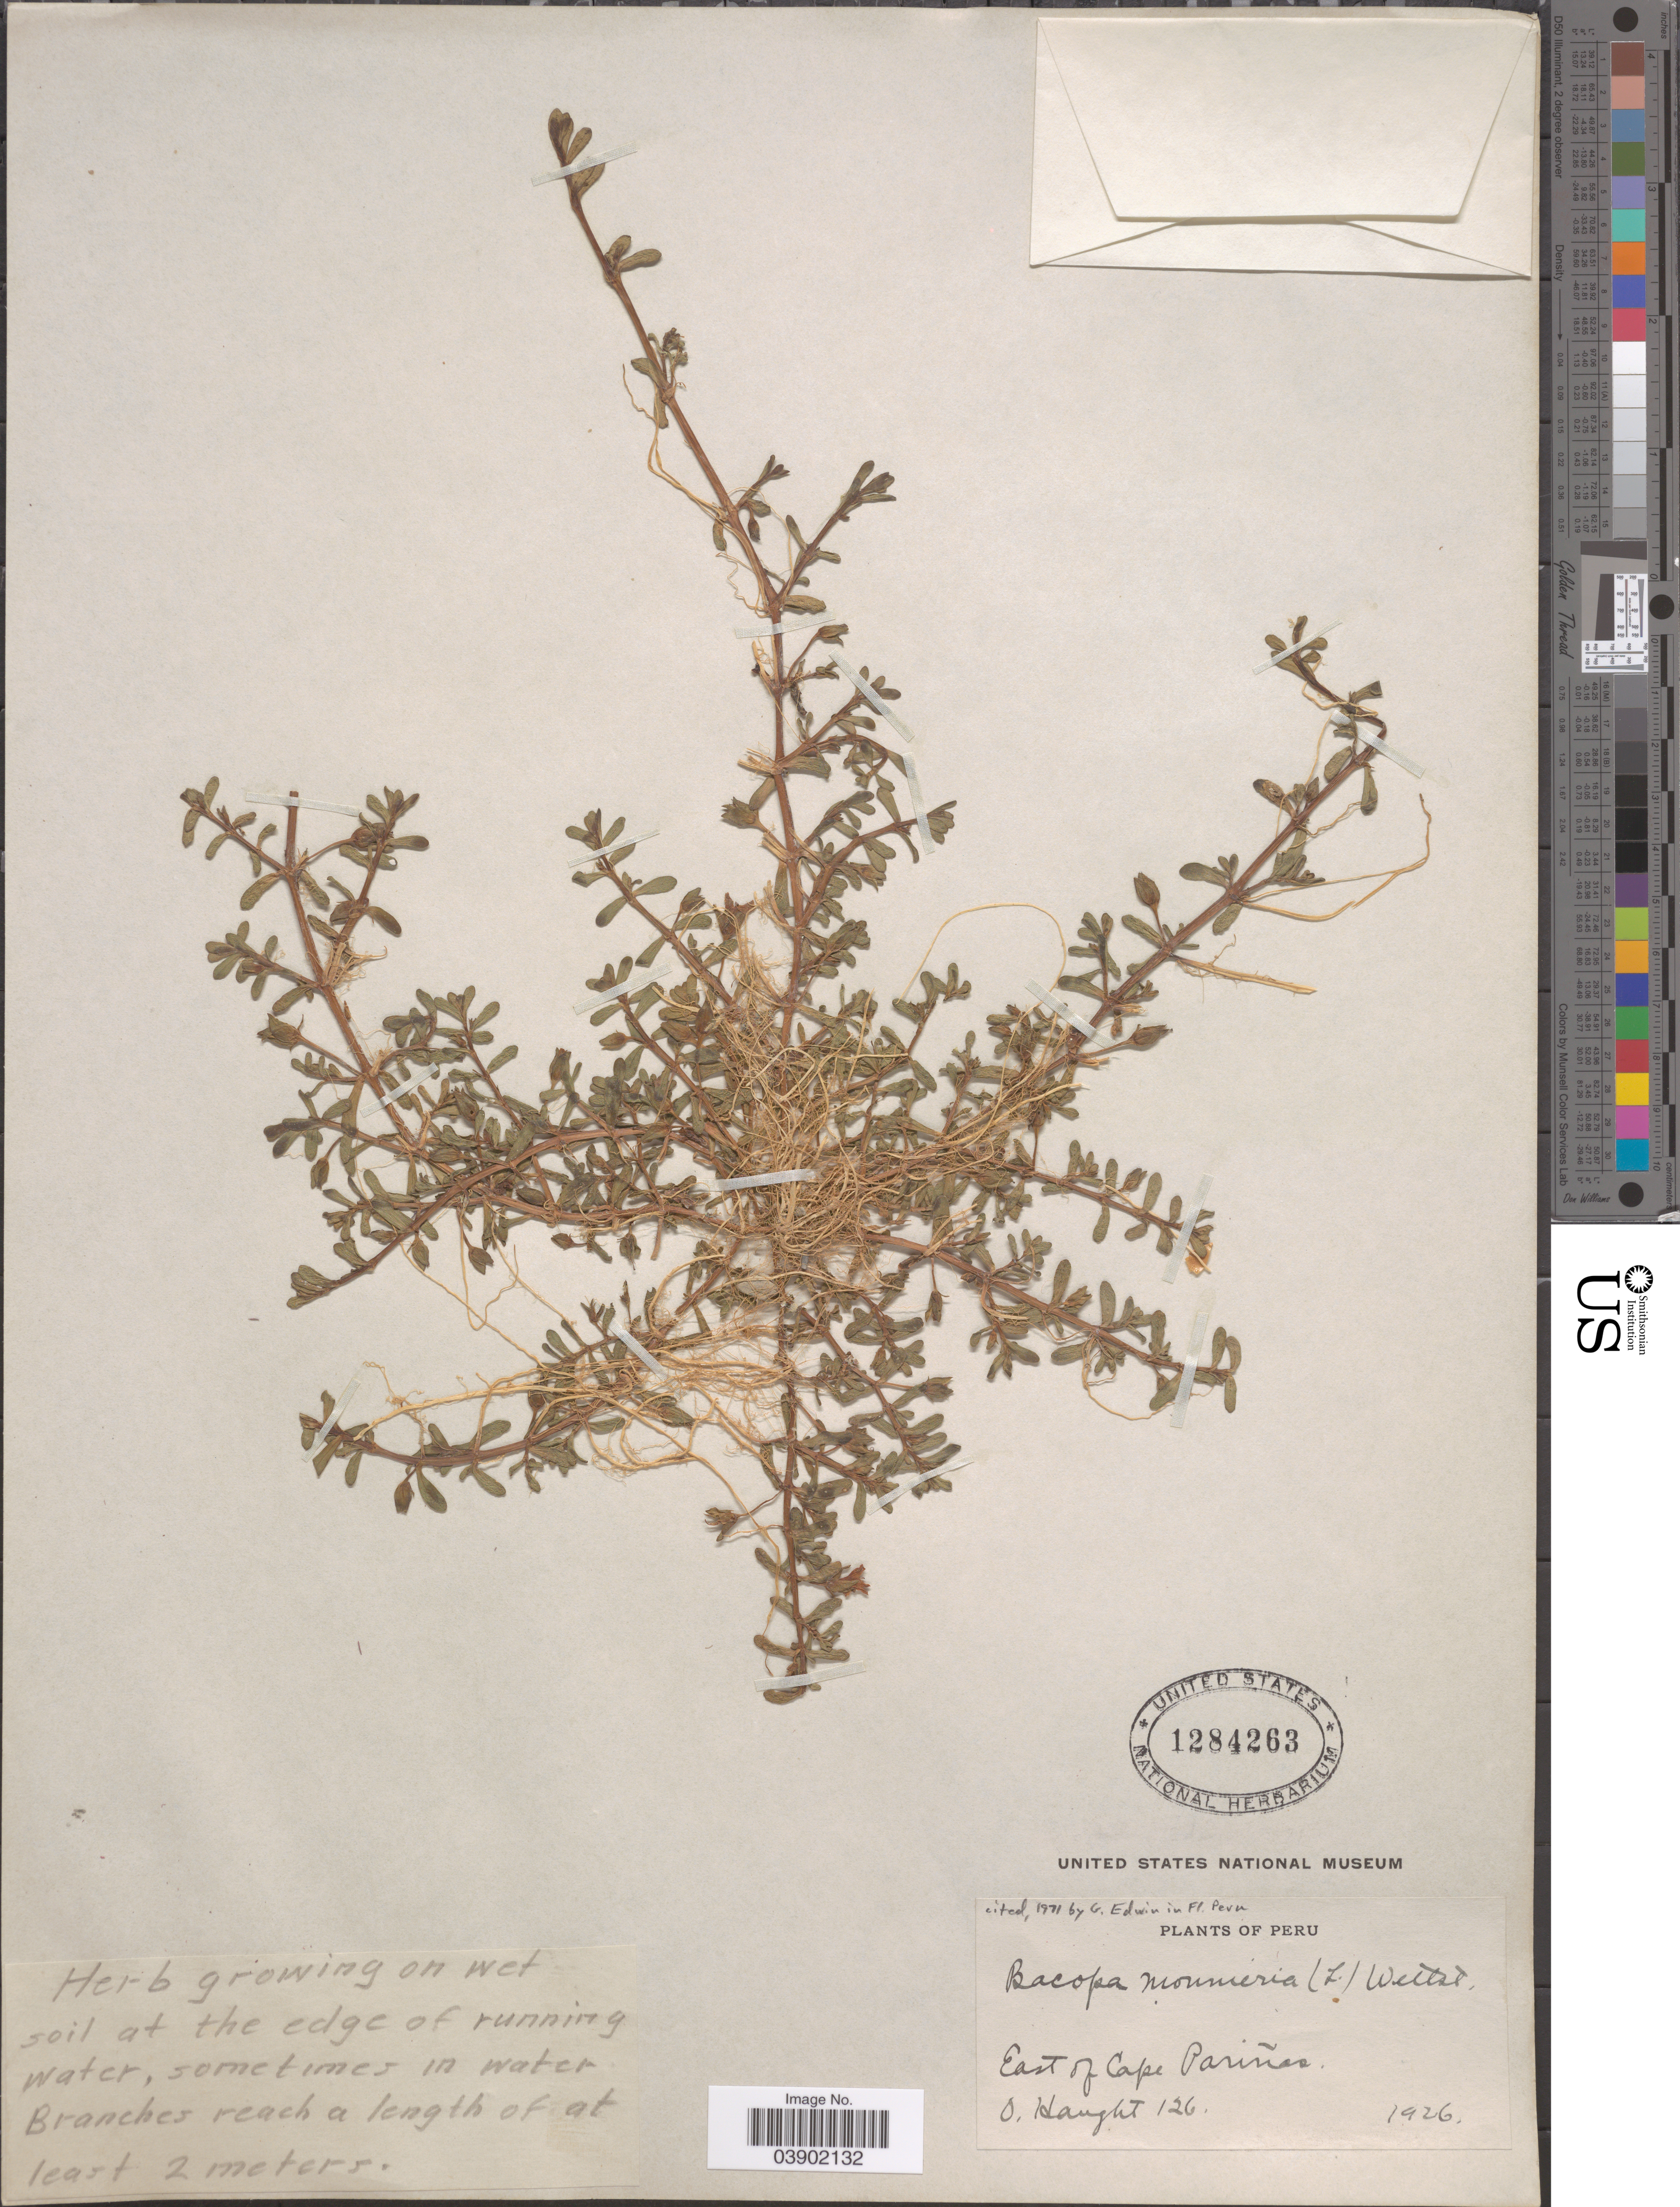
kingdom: Plantae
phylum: Tracheophyta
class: Magnoliopsida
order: Lamiales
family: Plantaginaceae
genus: Bacopa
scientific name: Bacopa monnieri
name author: (L.) Pennell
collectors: O. Haught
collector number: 126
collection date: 1926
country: Peru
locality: East of Cape Pariñas.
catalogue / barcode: US 1284263